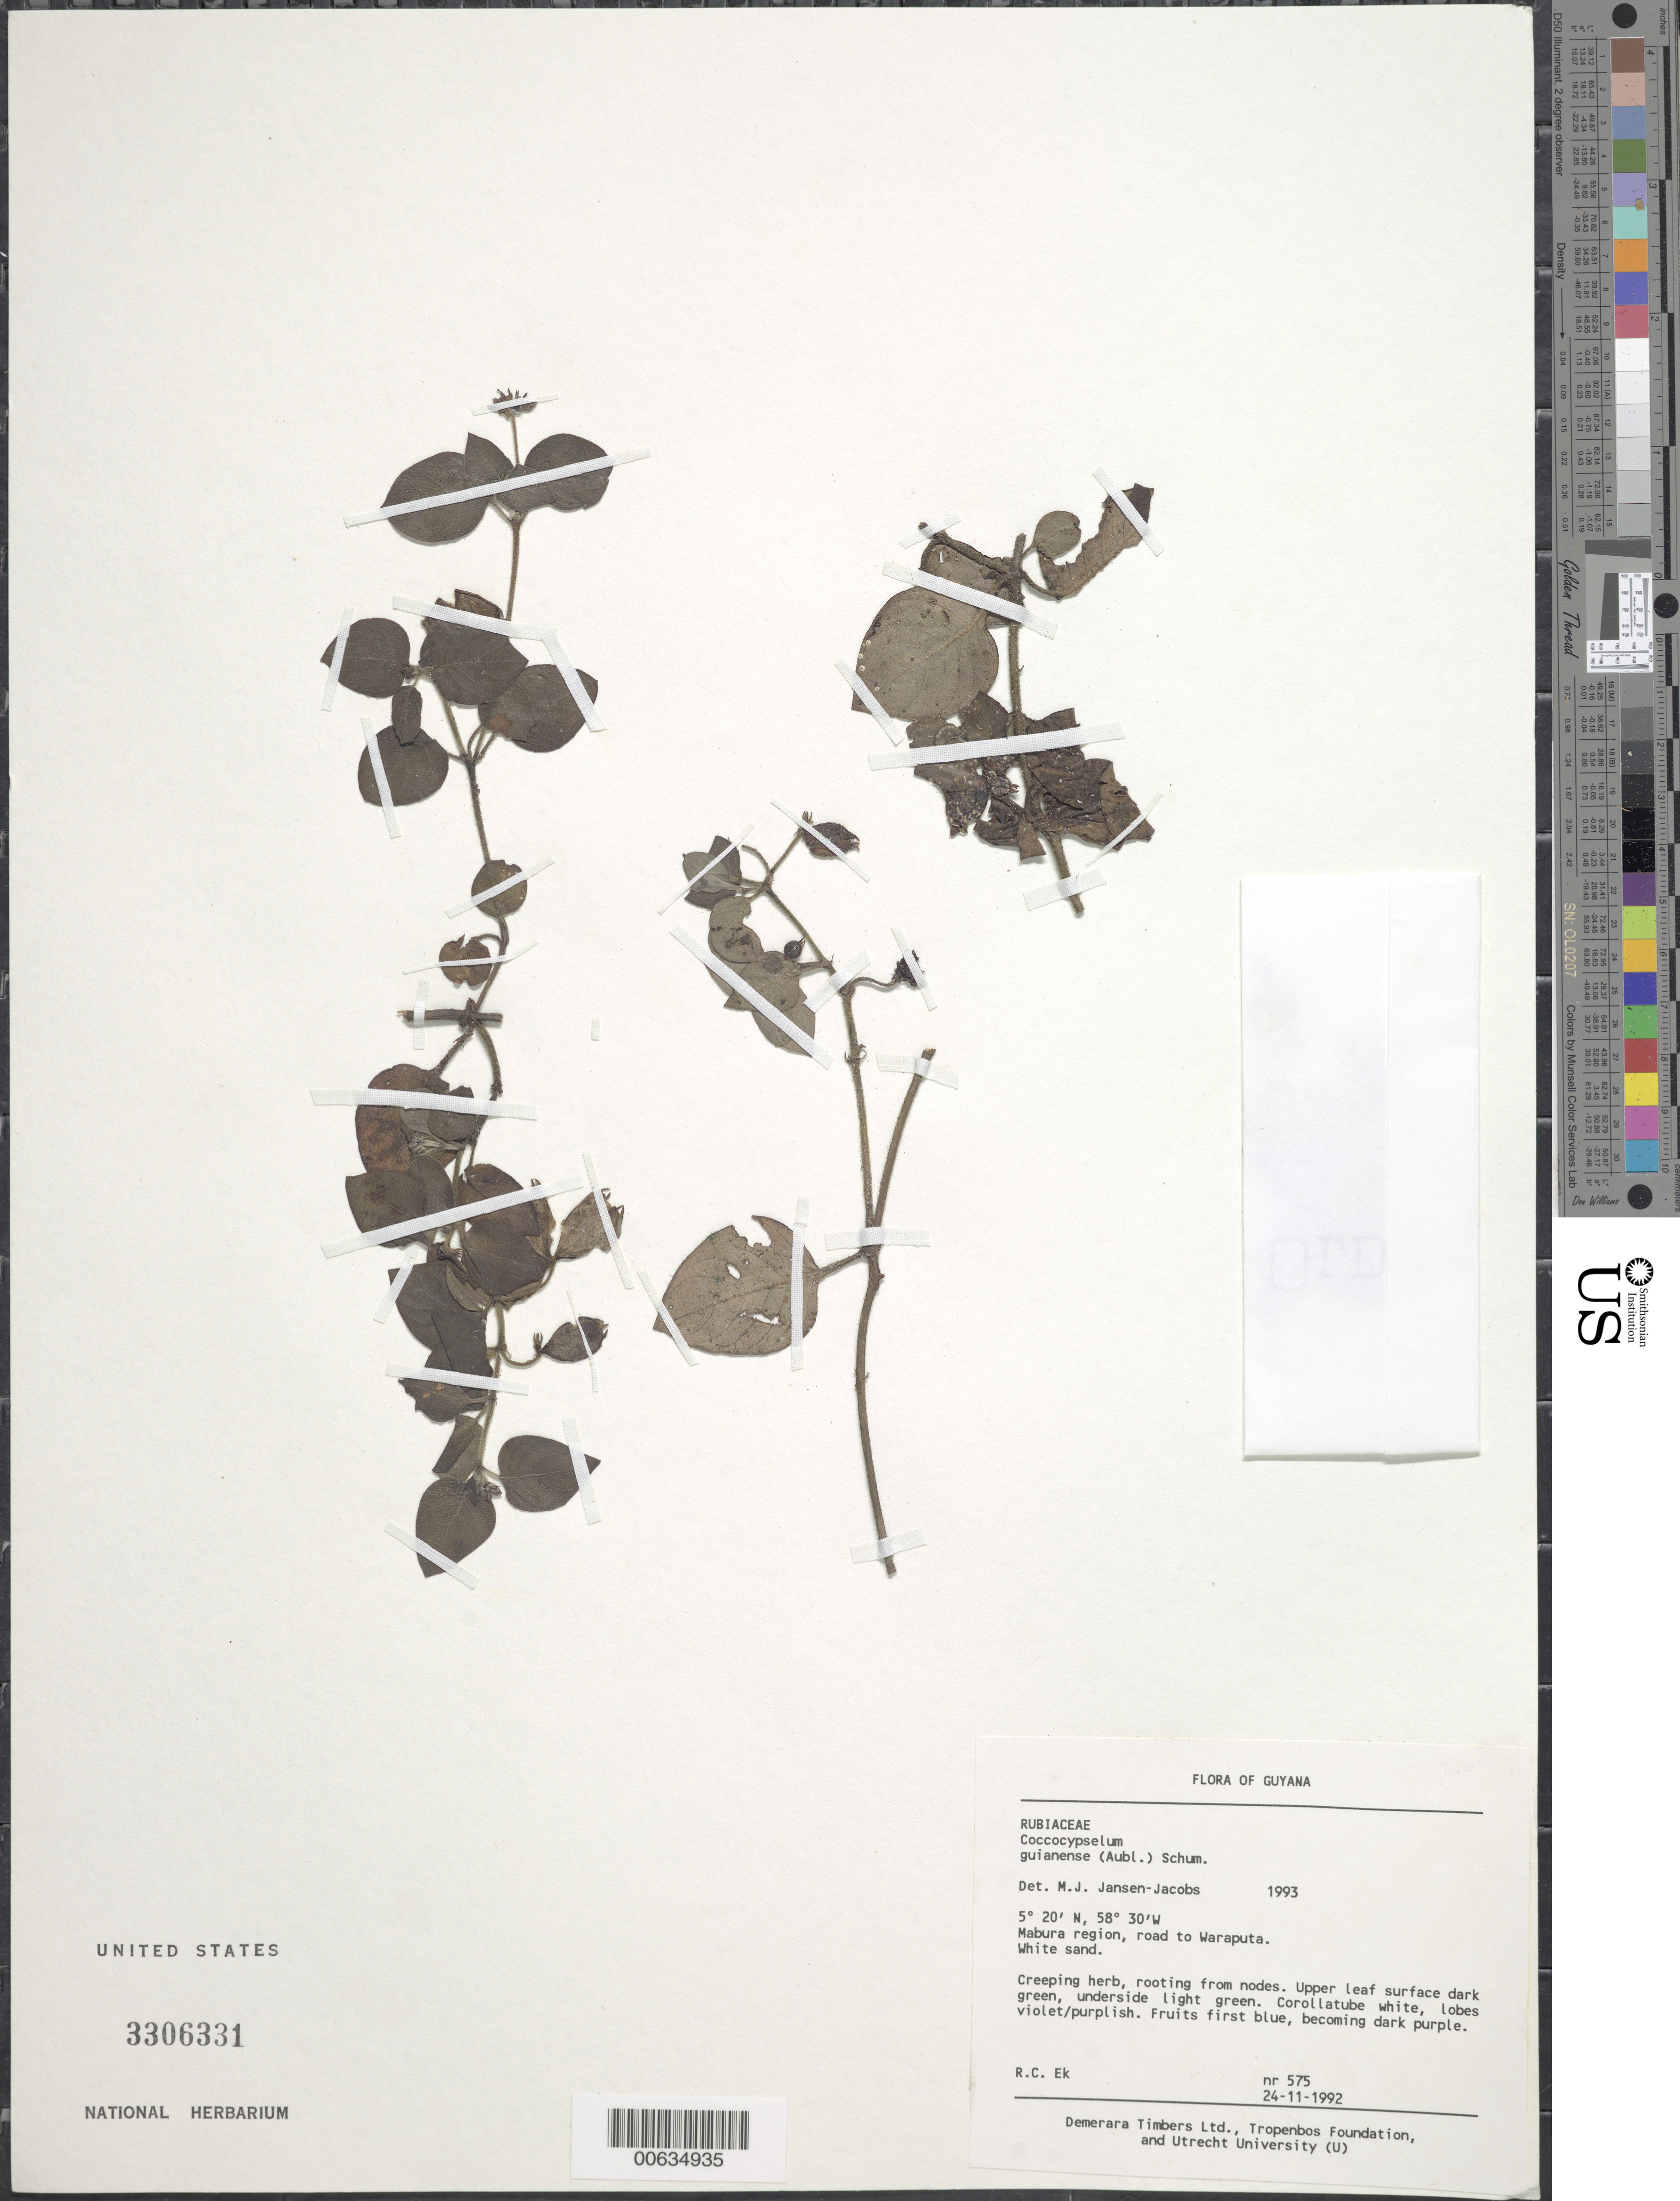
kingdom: Plantae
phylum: Tracheophyta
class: Magnoliopsida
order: Gentianales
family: Rubiaceae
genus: Coccocypselum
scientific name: Coccocypselum guianense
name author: (Aubl.) K. Schum.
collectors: R. C. Ek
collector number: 575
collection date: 1992-11-24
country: Guyana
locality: Mabura region, road to Waraputa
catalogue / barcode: US 3306331